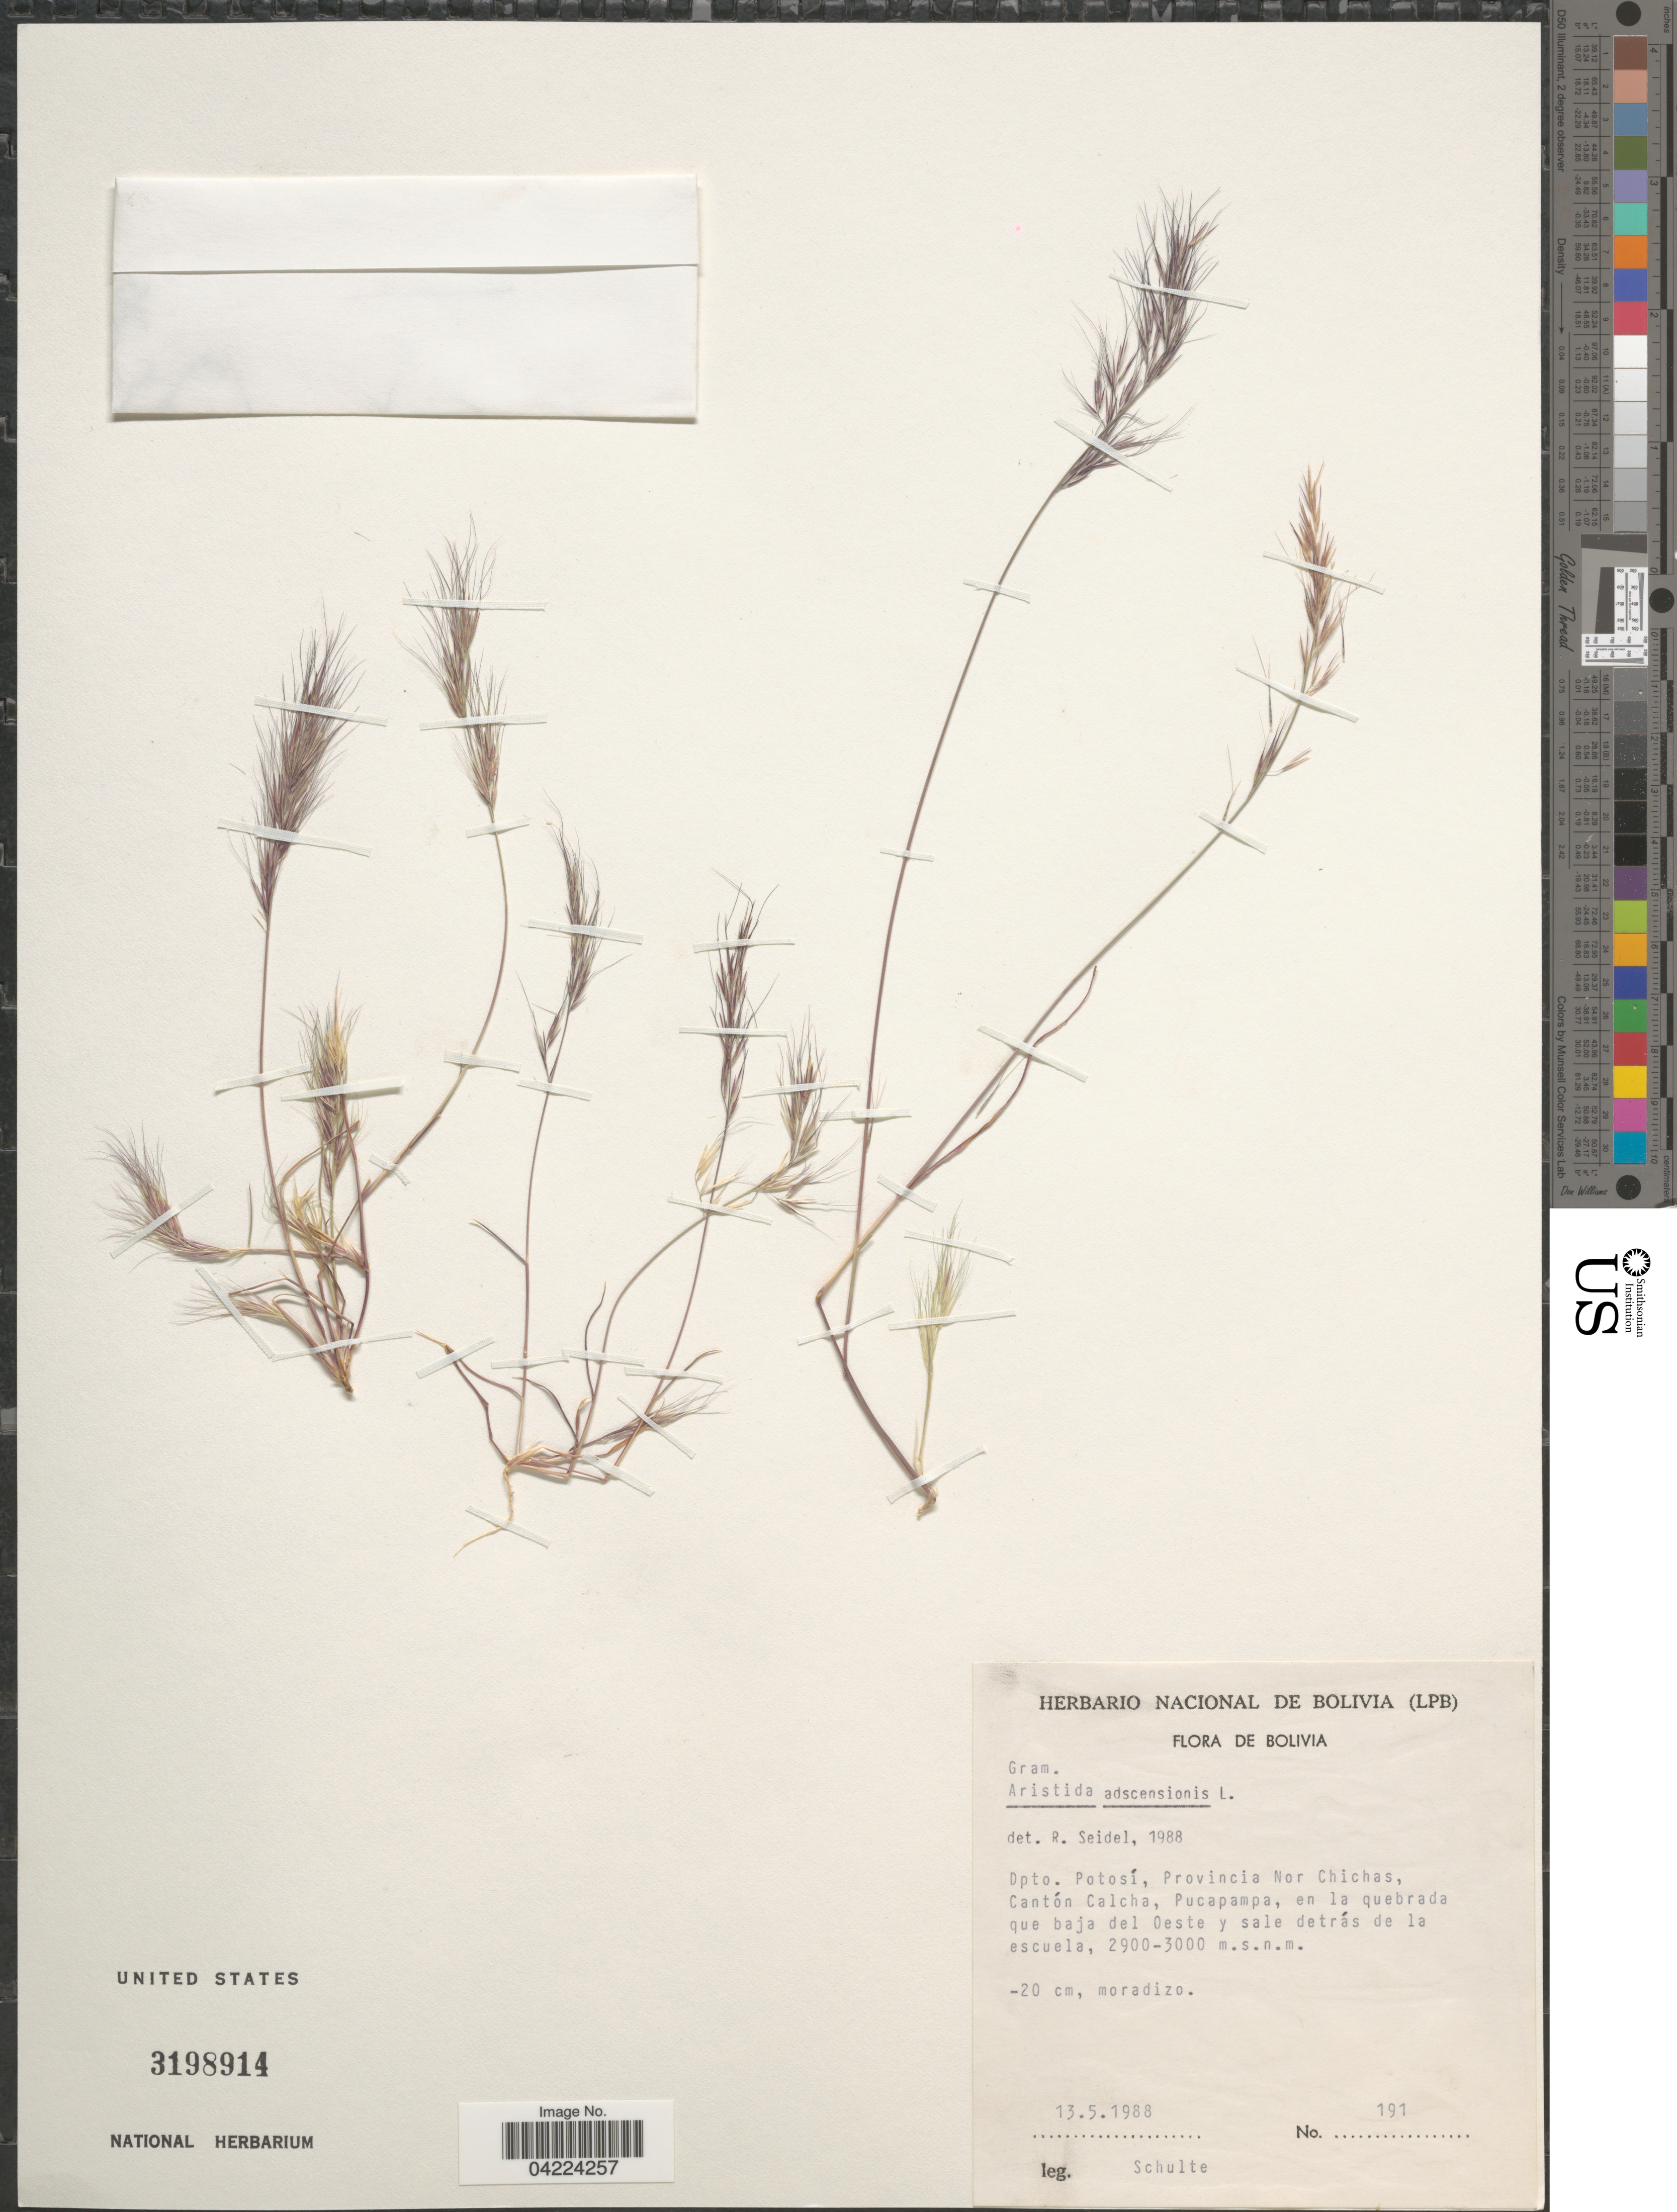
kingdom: Plantae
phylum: Tracheophyta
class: Liliopsida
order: Poales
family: Poaceae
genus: Aristida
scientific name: Aristida adscensionis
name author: L.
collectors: -. Schulte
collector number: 191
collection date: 1988-05-13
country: Bolivia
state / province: Potosi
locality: Dpto. Potosí, Provincia Nor Chichas, Cantón Calcha, Pucapampa, en la quebrada que baja del Oeste y sale detrás de la escuela.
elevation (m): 2900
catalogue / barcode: US 3198914